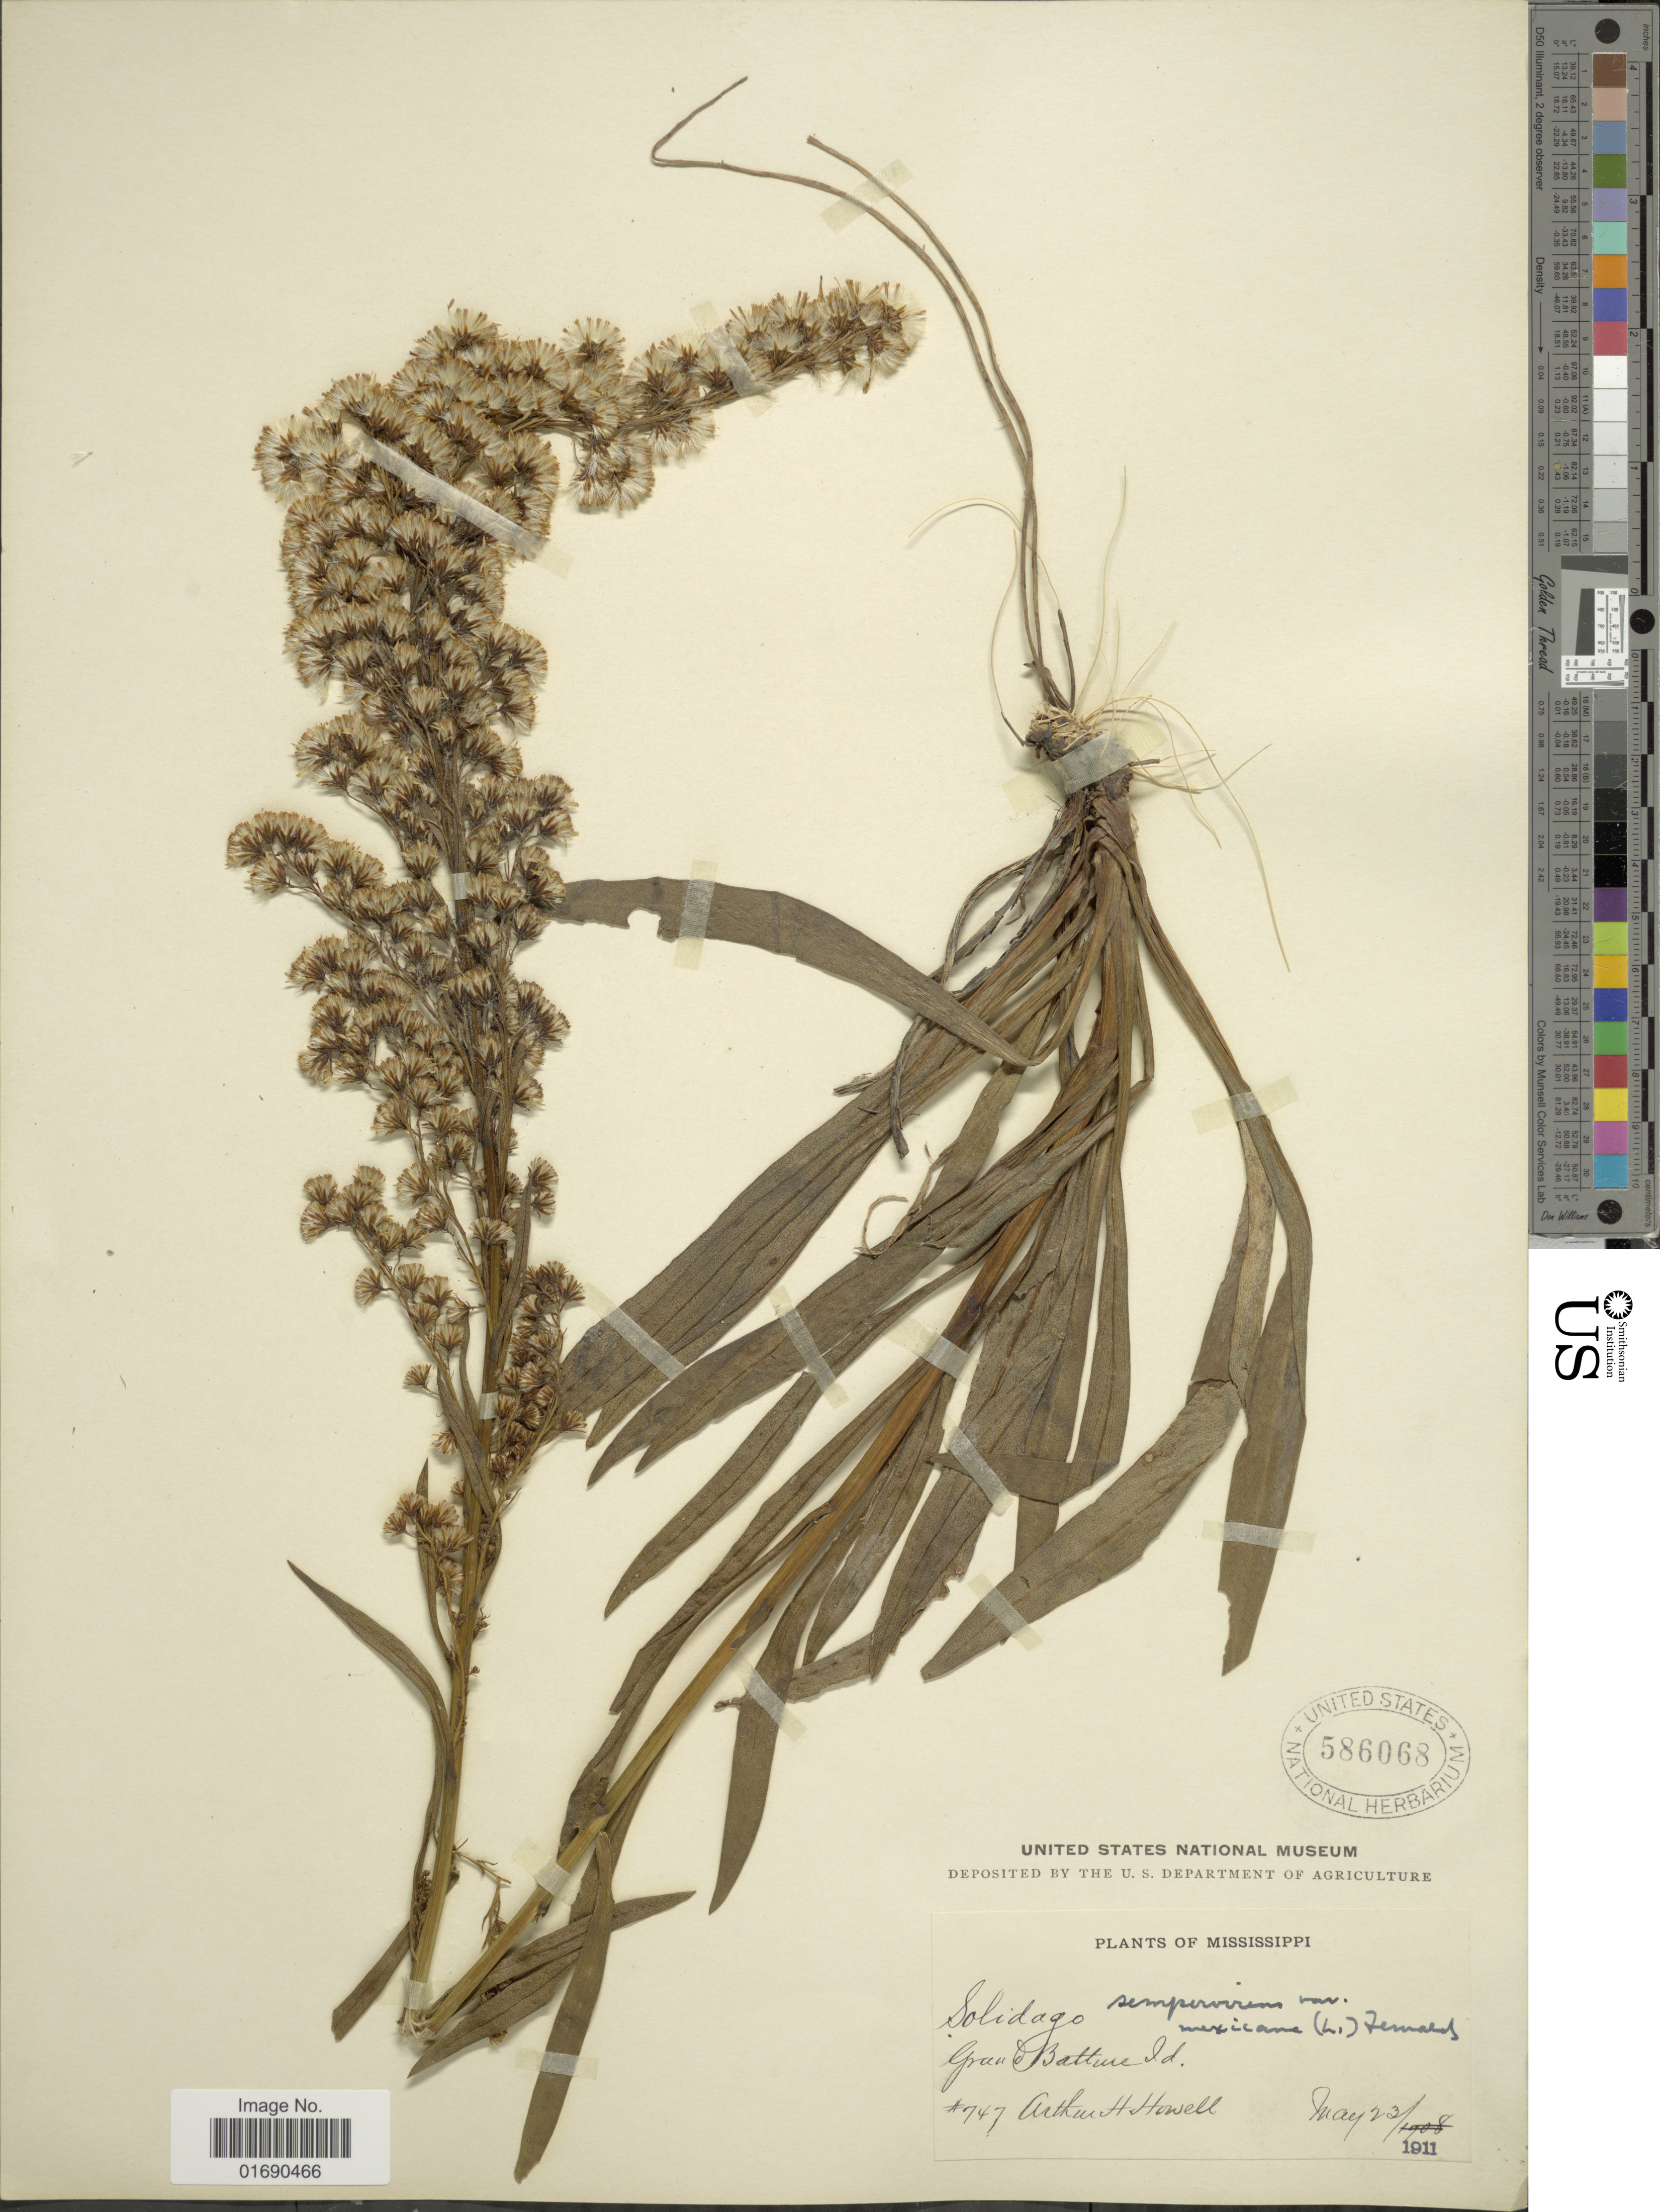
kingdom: Plantae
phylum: Tracheophyta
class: Magnoliopsida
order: Asterales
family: Asteraceae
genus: Solidago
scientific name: Solidago sempervirens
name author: L.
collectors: A. Howell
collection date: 1911-05-23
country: United States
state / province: Mississippi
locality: Grand battme Id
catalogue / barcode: US 586068